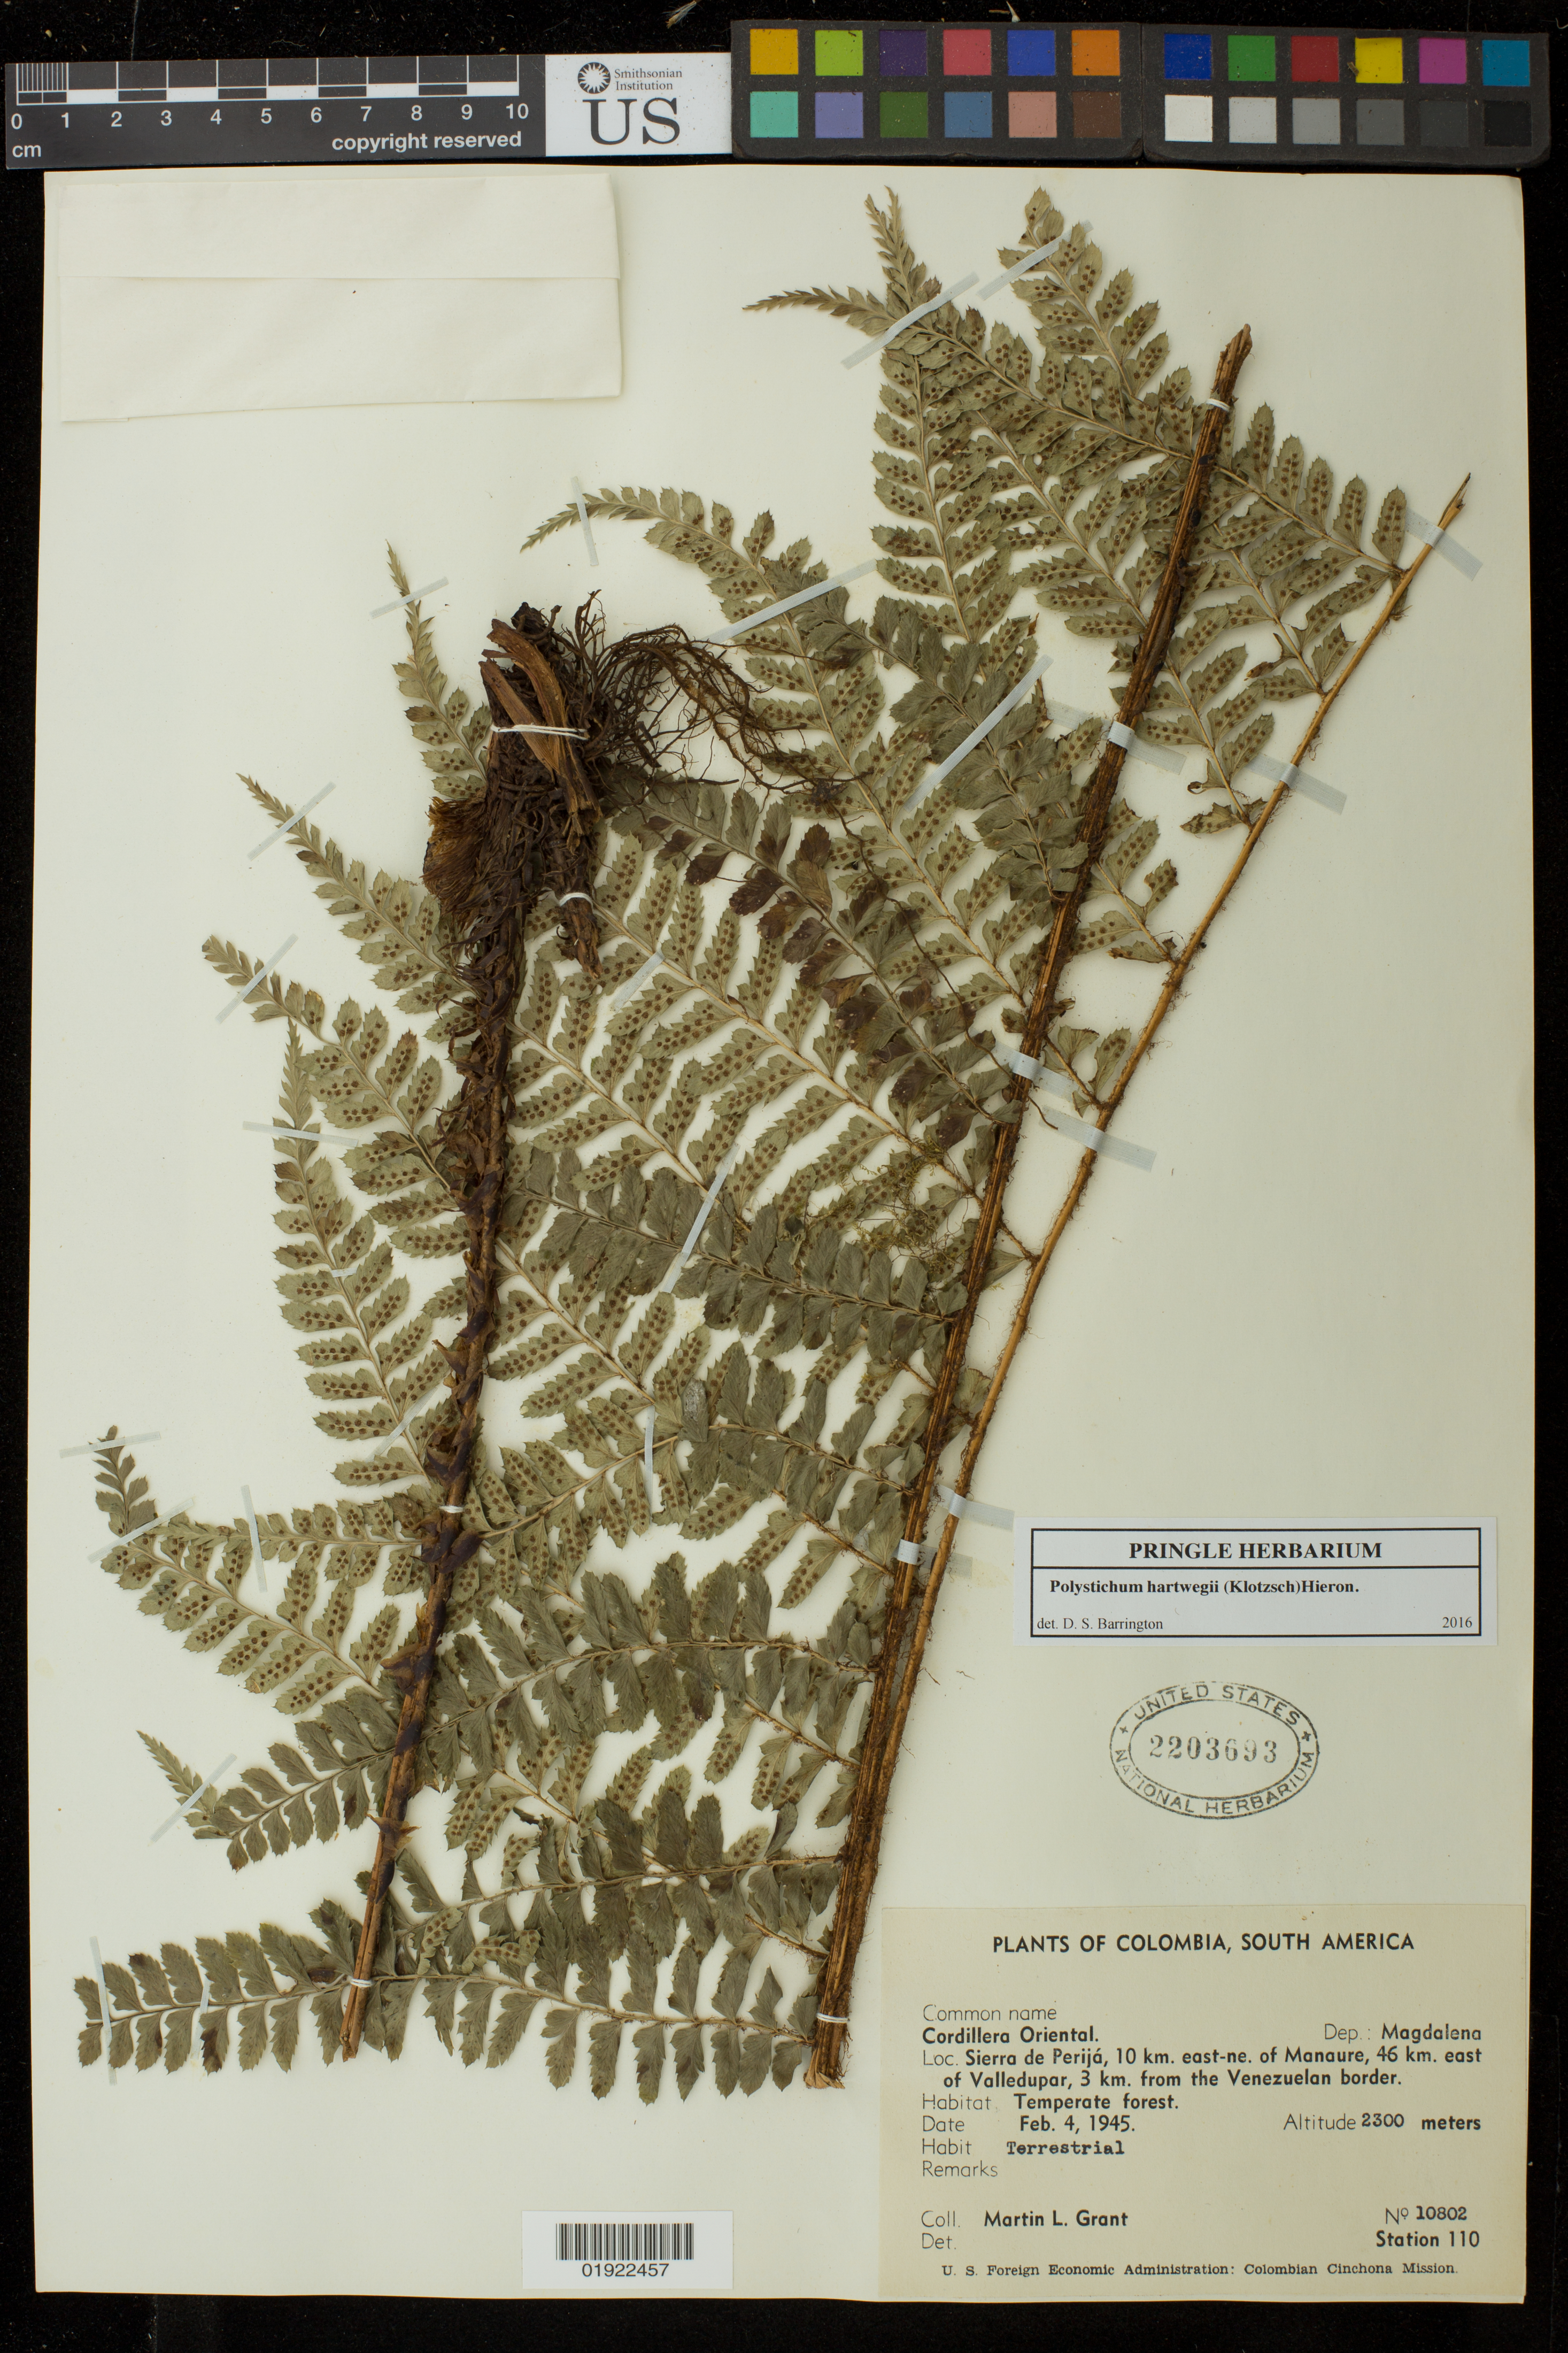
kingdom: Plantae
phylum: Tracheophyta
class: Polypodiopsida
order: Polypodiales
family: Dryopteridaceae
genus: Polystichum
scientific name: Polystichum hartwegii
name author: (Klotzsch) Hieron.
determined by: Barrington, D. S., Curator (VT), University of Vermont (UNITED STATES)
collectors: M. L. Grant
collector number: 10802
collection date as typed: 4 February 1945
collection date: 1945-02-04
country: Colombia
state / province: Magdalena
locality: Sierra de Perija, 10 km. east-ne. of manaure, 46 km. east of Valledupar, 3 km. from the Venezuelan border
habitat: temperate forest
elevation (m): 2300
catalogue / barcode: US 2203693